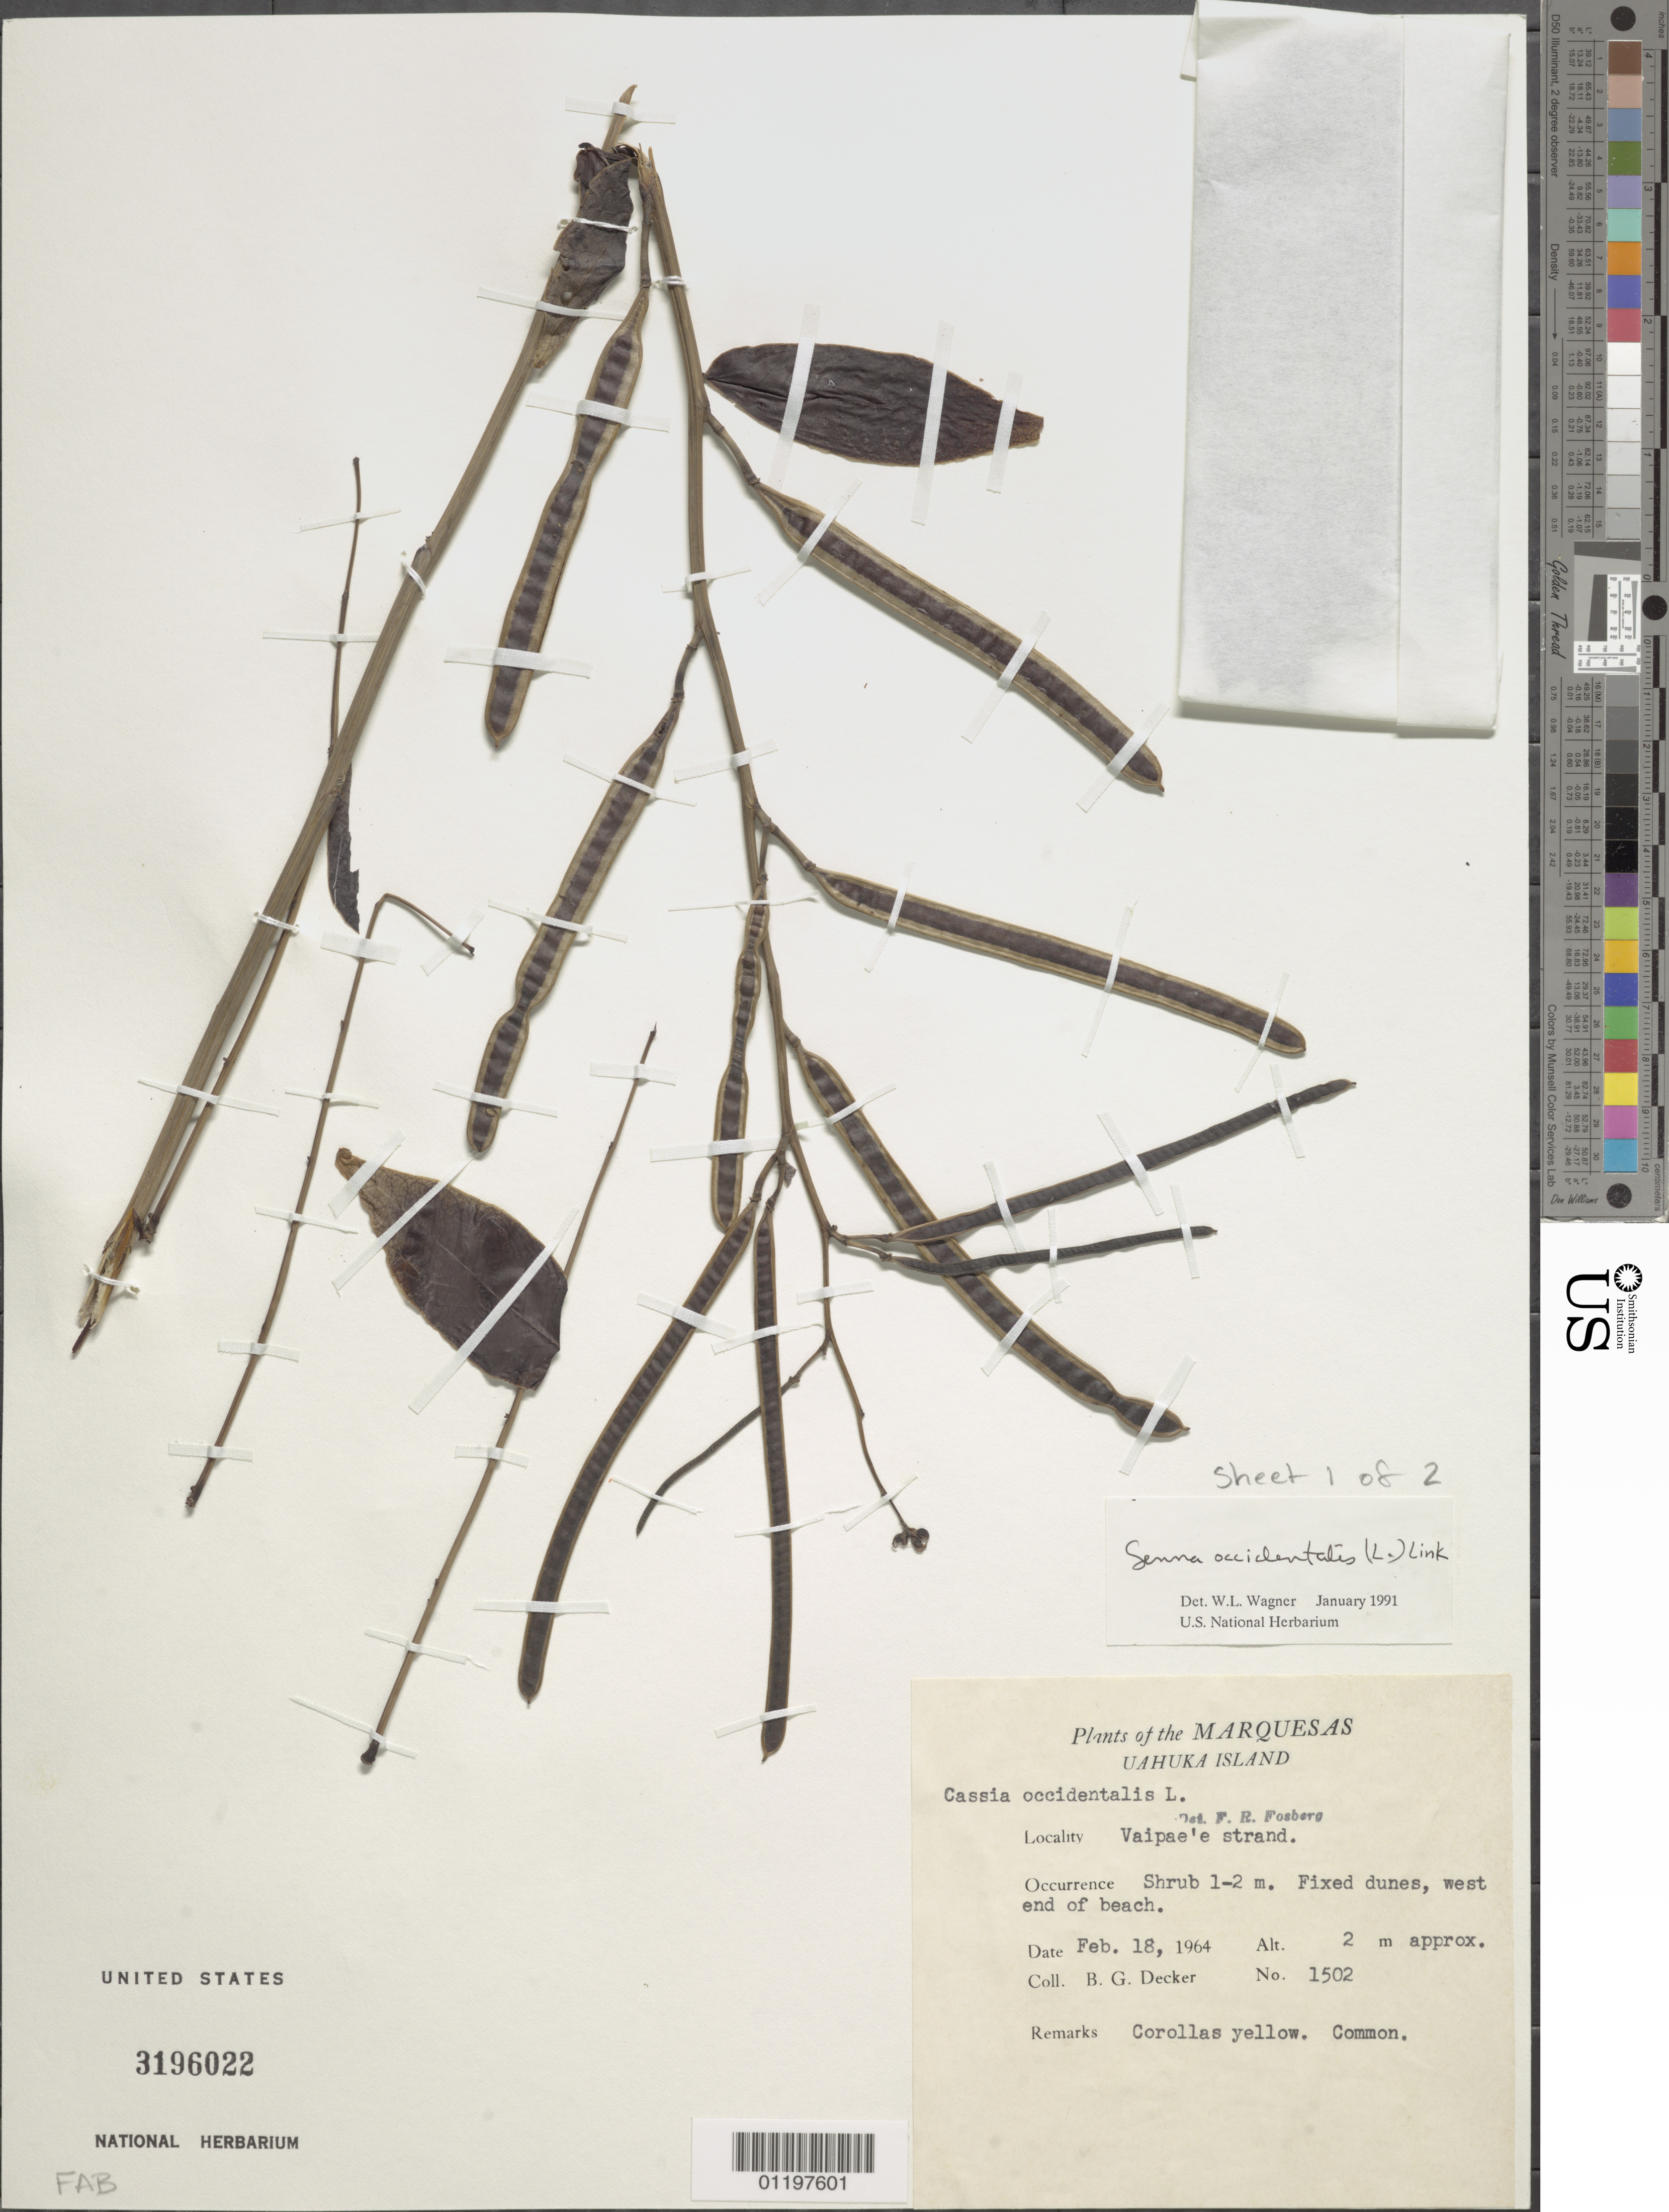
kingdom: Plantae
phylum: Tracheophyta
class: Magnoliopsida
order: Fabales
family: Fabaceae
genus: Senna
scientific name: Senna occidentalis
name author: (L.) Link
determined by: Wagner, W. L., (BOT), Smithsonian Institution - National Museum of Natural History (UNITED STATES)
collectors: B. G. Decker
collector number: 1502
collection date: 1964-02-18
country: French Polynesia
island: Ua Huka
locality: Vaipae'e strand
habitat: Fixed dunes, west end of beach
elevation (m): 2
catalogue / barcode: US 3196022